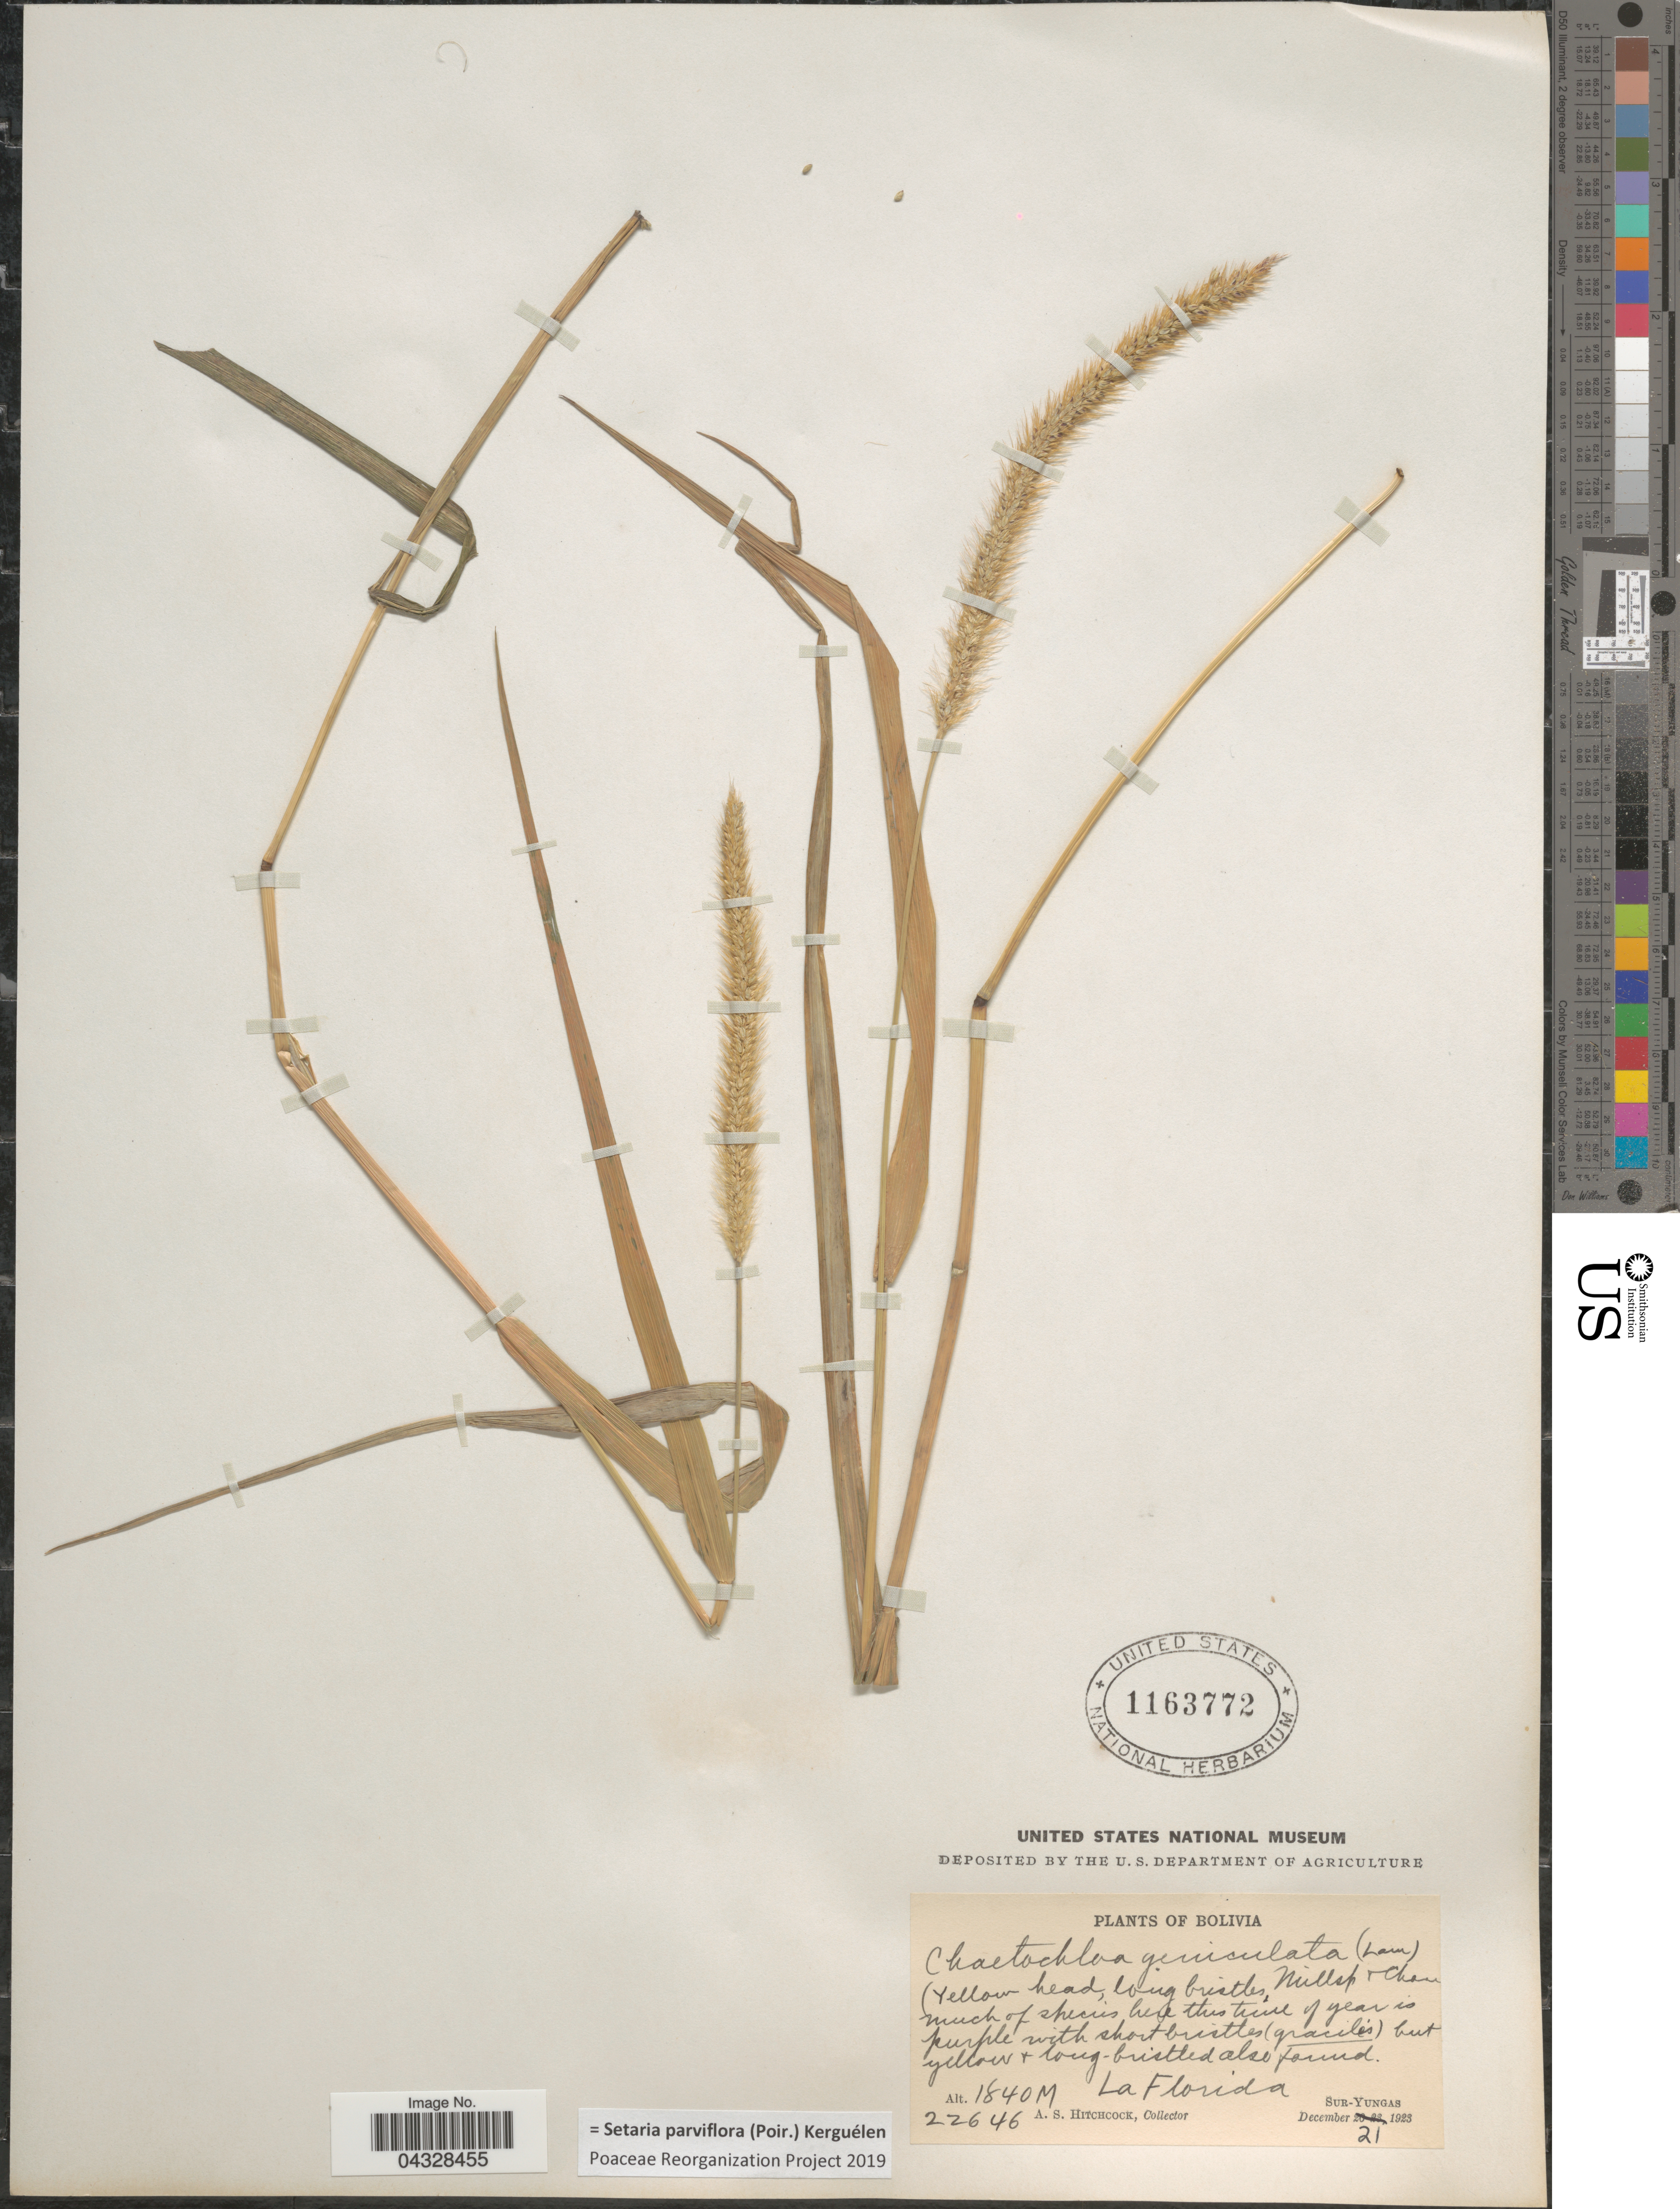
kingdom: Plantae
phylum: Tracheophyta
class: Liliopsida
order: Poales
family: Poaceae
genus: Setaria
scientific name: Setaria parviflora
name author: (Poir.) Kerguélen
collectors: A. S. Hitchcock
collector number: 22646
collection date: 1923-12-21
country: Bolivia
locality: La Florida. Sur-Yungas.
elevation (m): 1840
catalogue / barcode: US 1163772